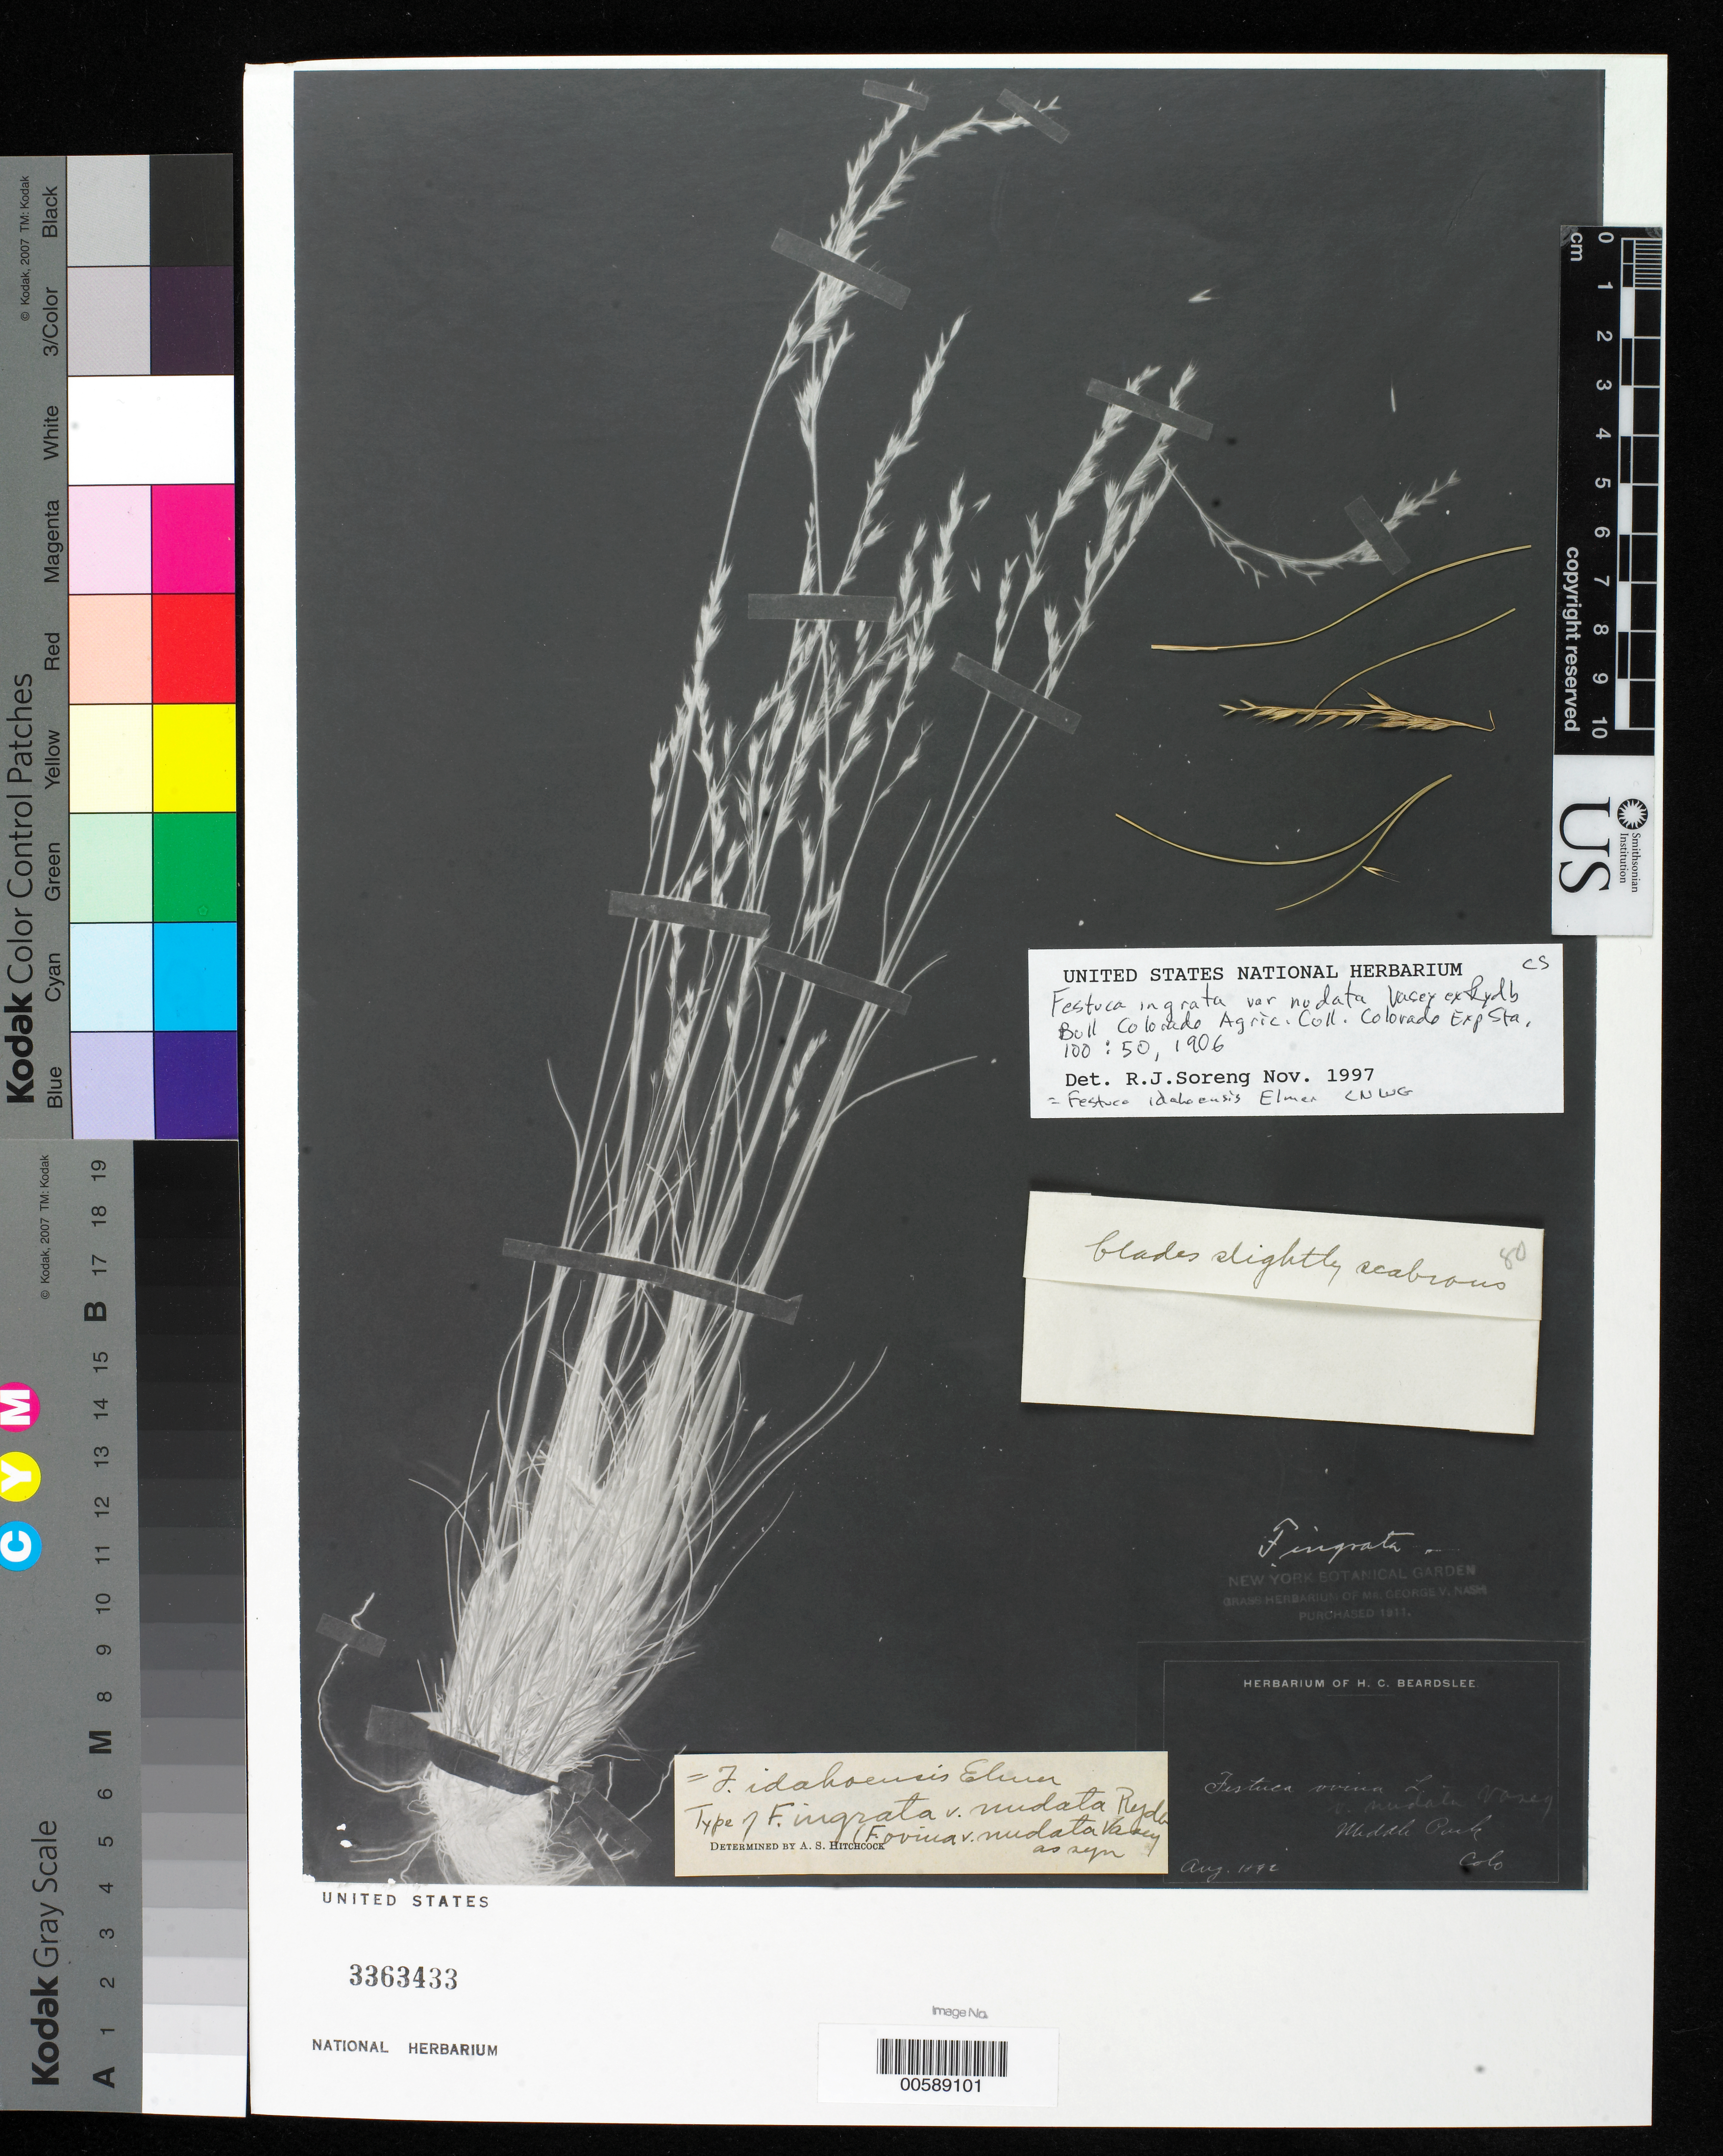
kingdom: Plantae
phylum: Tracheophyta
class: Liliopsida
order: Poales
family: Poaceae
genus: Festuca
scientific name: Festuca ingrata var. nudata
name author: Vasey ex Rydb.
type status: Type Fragment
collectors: H. Beardslee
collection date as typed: Aug 1892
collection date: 1892-08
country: United States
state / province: Colorado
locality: Middle Park.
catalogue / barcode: US 3363433